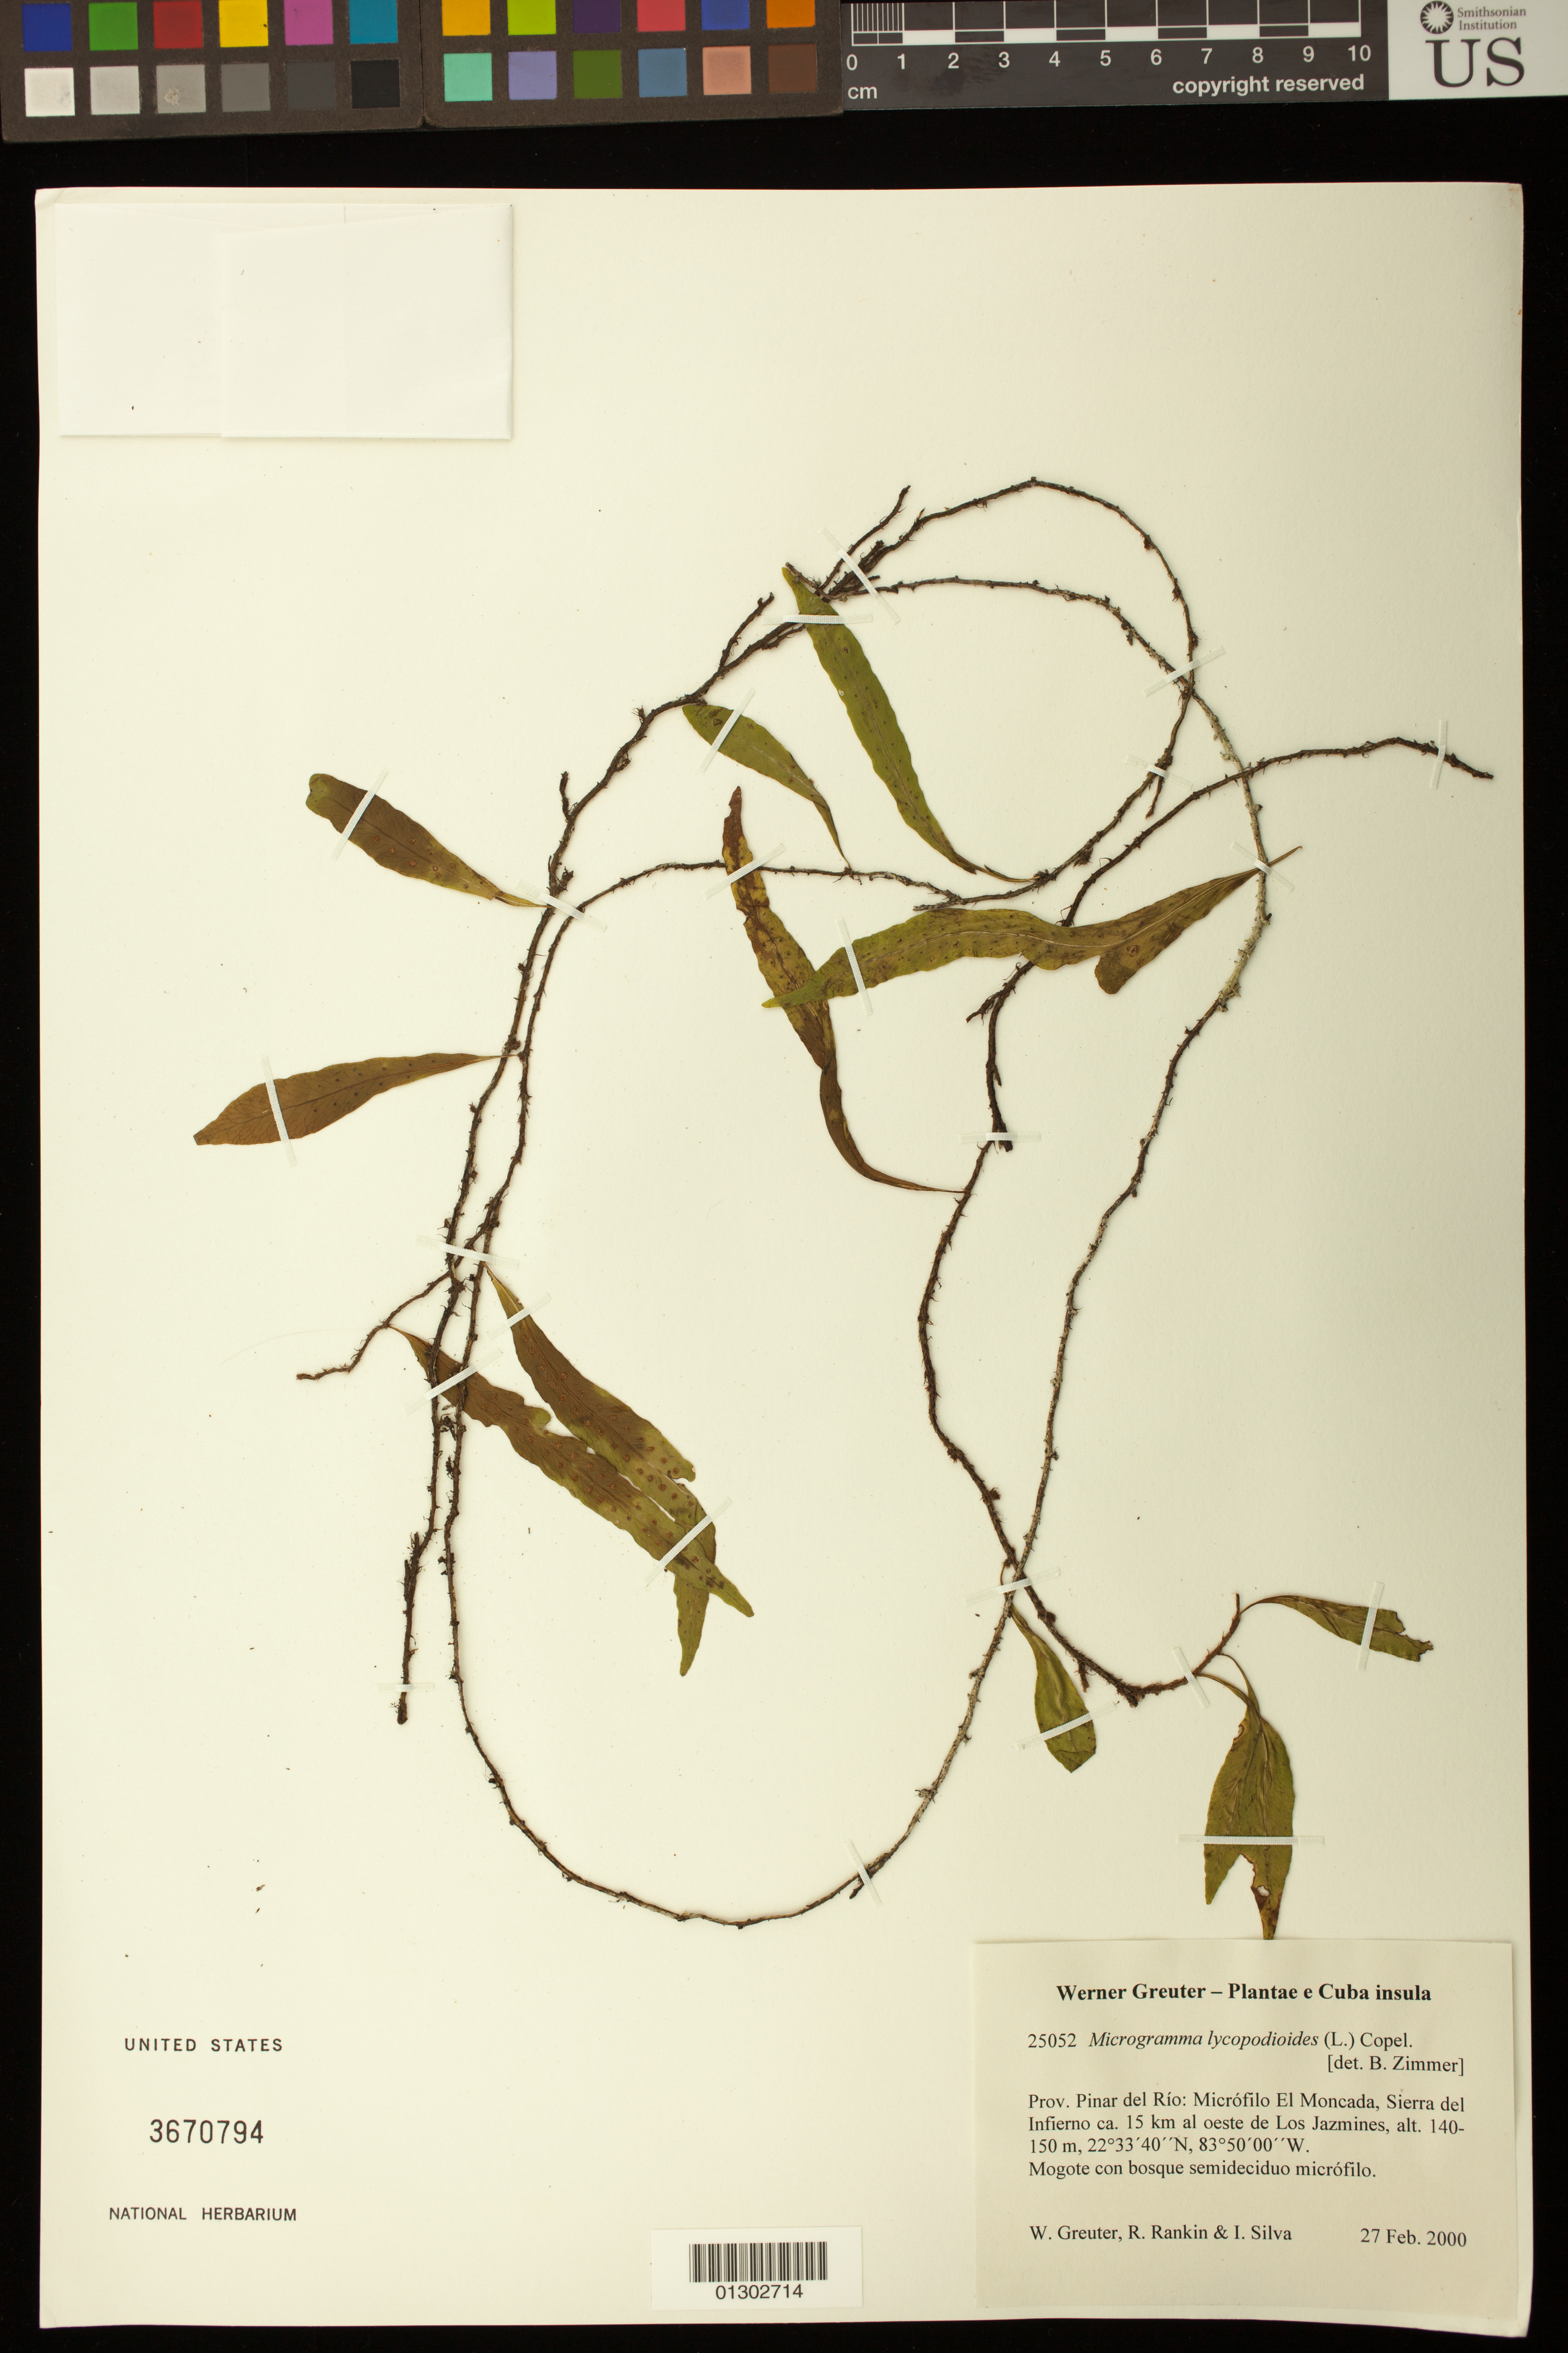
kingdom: Plantae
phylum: Tracheophyta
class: Polypodiopsida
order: Polypodiales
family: Polypodiaceae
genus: Microgramma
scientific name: Microgramma lycopodioides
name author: (L.) Copel.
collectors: W. R. Greuter, R. Rankin Rodriguez & I. Silva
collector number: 25052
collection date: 2000-02-27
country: Cuba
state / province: Pinar del Rio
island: Cuba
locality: El Monocada, Sierra del Infierno ca. 15 km al oeste de Los Jazmines.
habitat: Mogote con bosque semideciduo micrófilo.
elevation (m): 140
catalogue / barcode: US 3670794